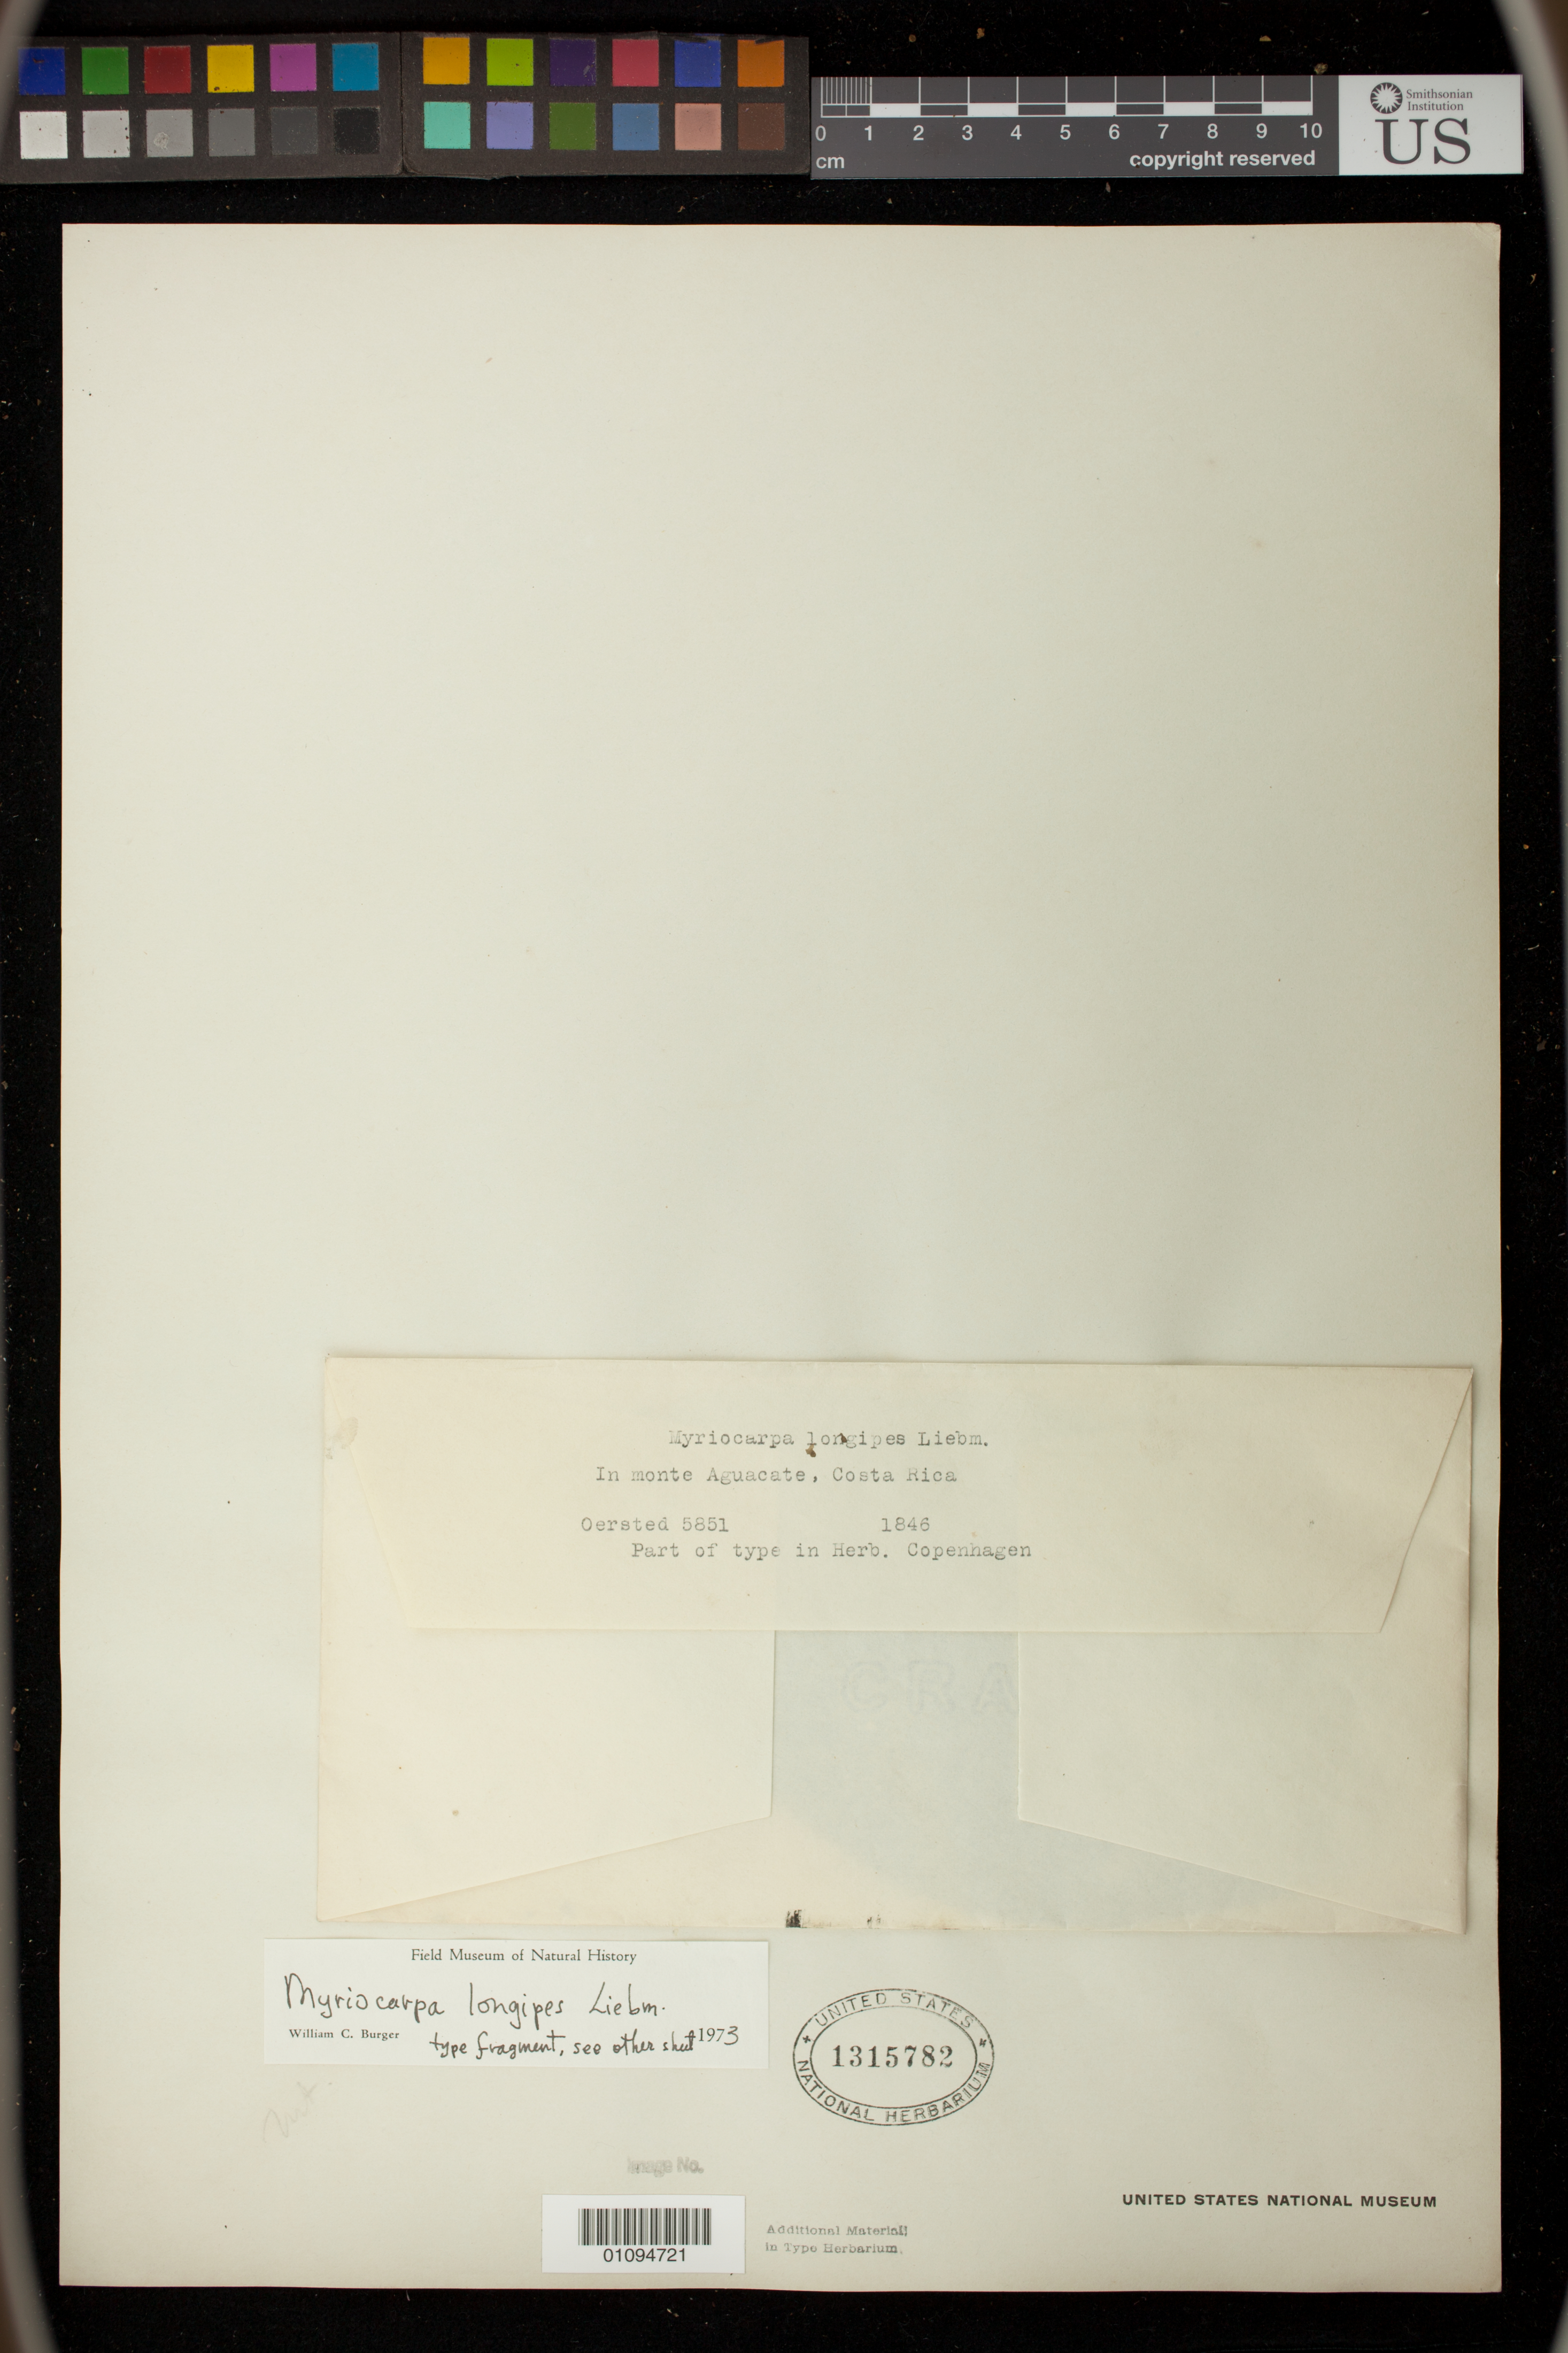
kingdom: Plantae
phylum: Tracheophyta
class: Magnoliopsida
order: Rosales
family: Urticaceae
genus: Myriocarpa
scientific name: Myriocarpa longipes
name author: Liebm.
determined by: Burger, William C.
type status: Isotype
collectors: A. S. Oersted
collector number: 5851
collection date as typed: Apr 1846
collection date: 1846-04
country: Costa Rica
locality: Aguacate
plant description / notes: Attached the Collections Event data of BC 00090928 and BC 01094720, although no month on this specimen. See other notes.; "Part of type in Herb. Copenhagen."; "Type fragment, see other sheet."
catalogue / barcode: US 1315782